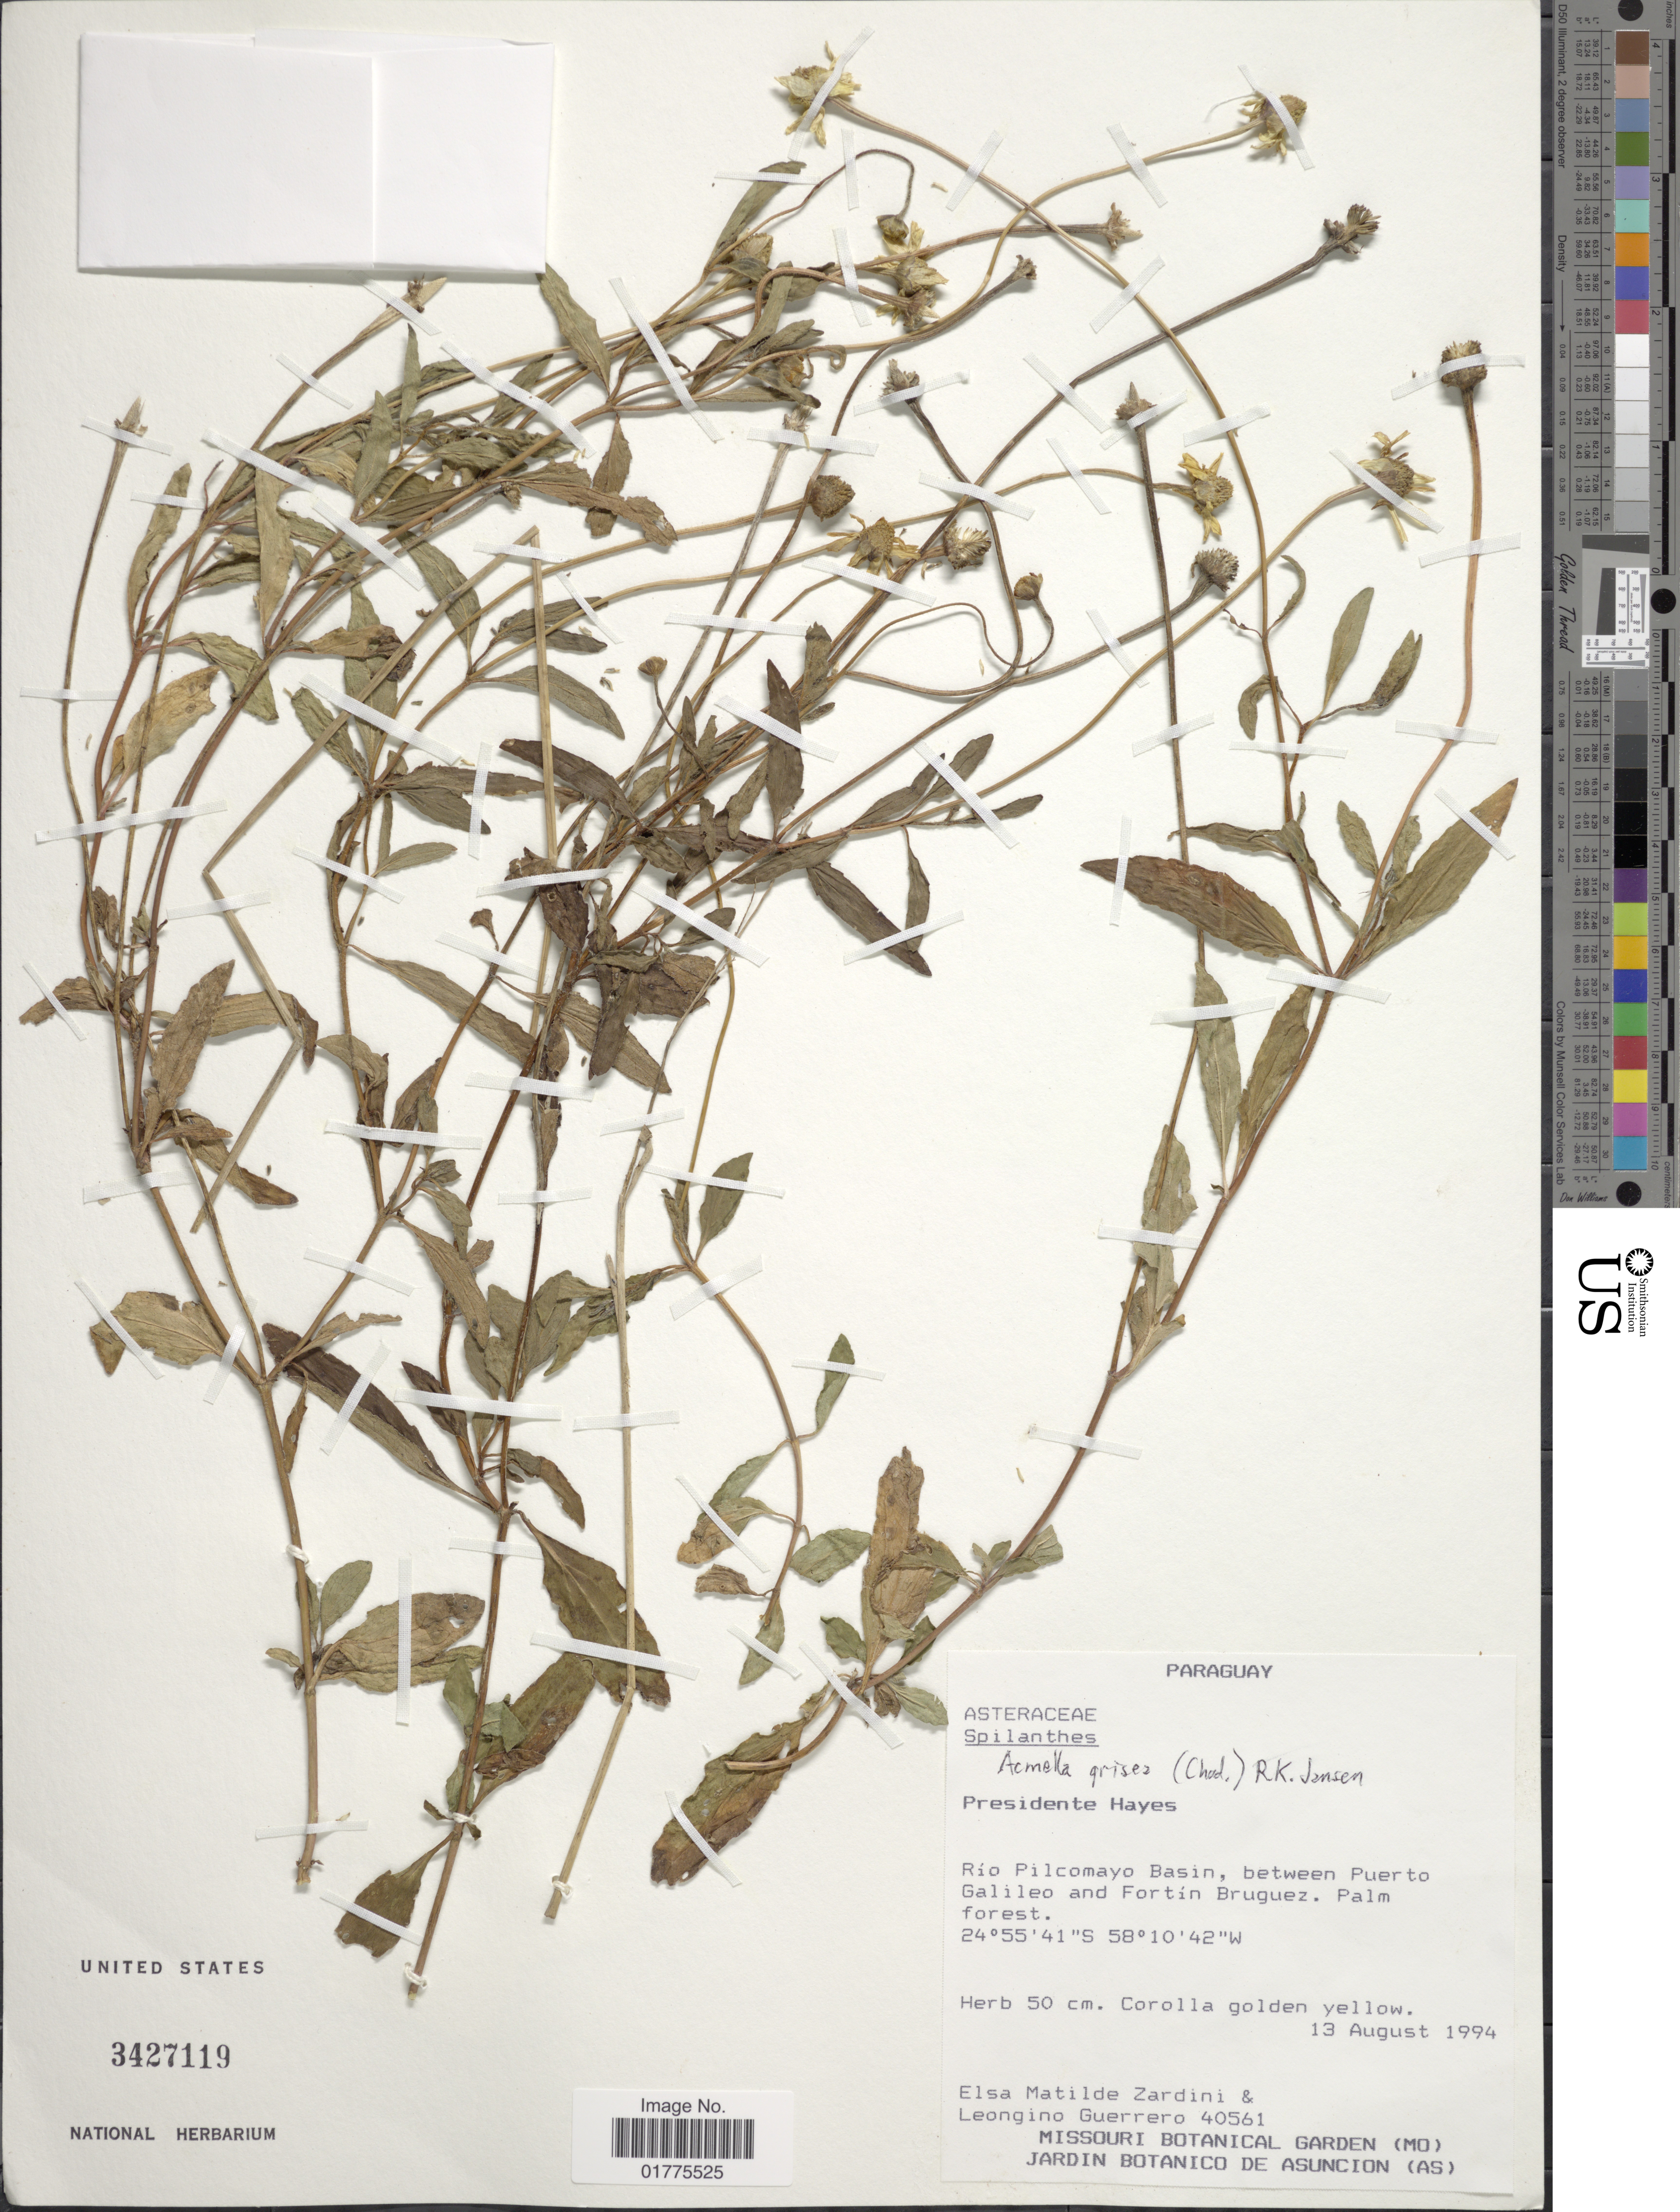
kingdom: Plantae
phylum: Tracheophyta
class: Magnoliopsida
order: Asterales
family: Asteraceae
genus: Acmella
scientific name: Acmella grisea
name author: (Chodat) R.K. Jansen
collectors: E. M. Zardini & L. Guerrero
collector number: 40561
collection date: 1994-08-13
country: Paraguay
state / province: Presidente Hayes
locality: Rio Pilcomayo Basin, between Puerto Galileo and Fortin Bruguez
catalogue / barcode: US 3427119